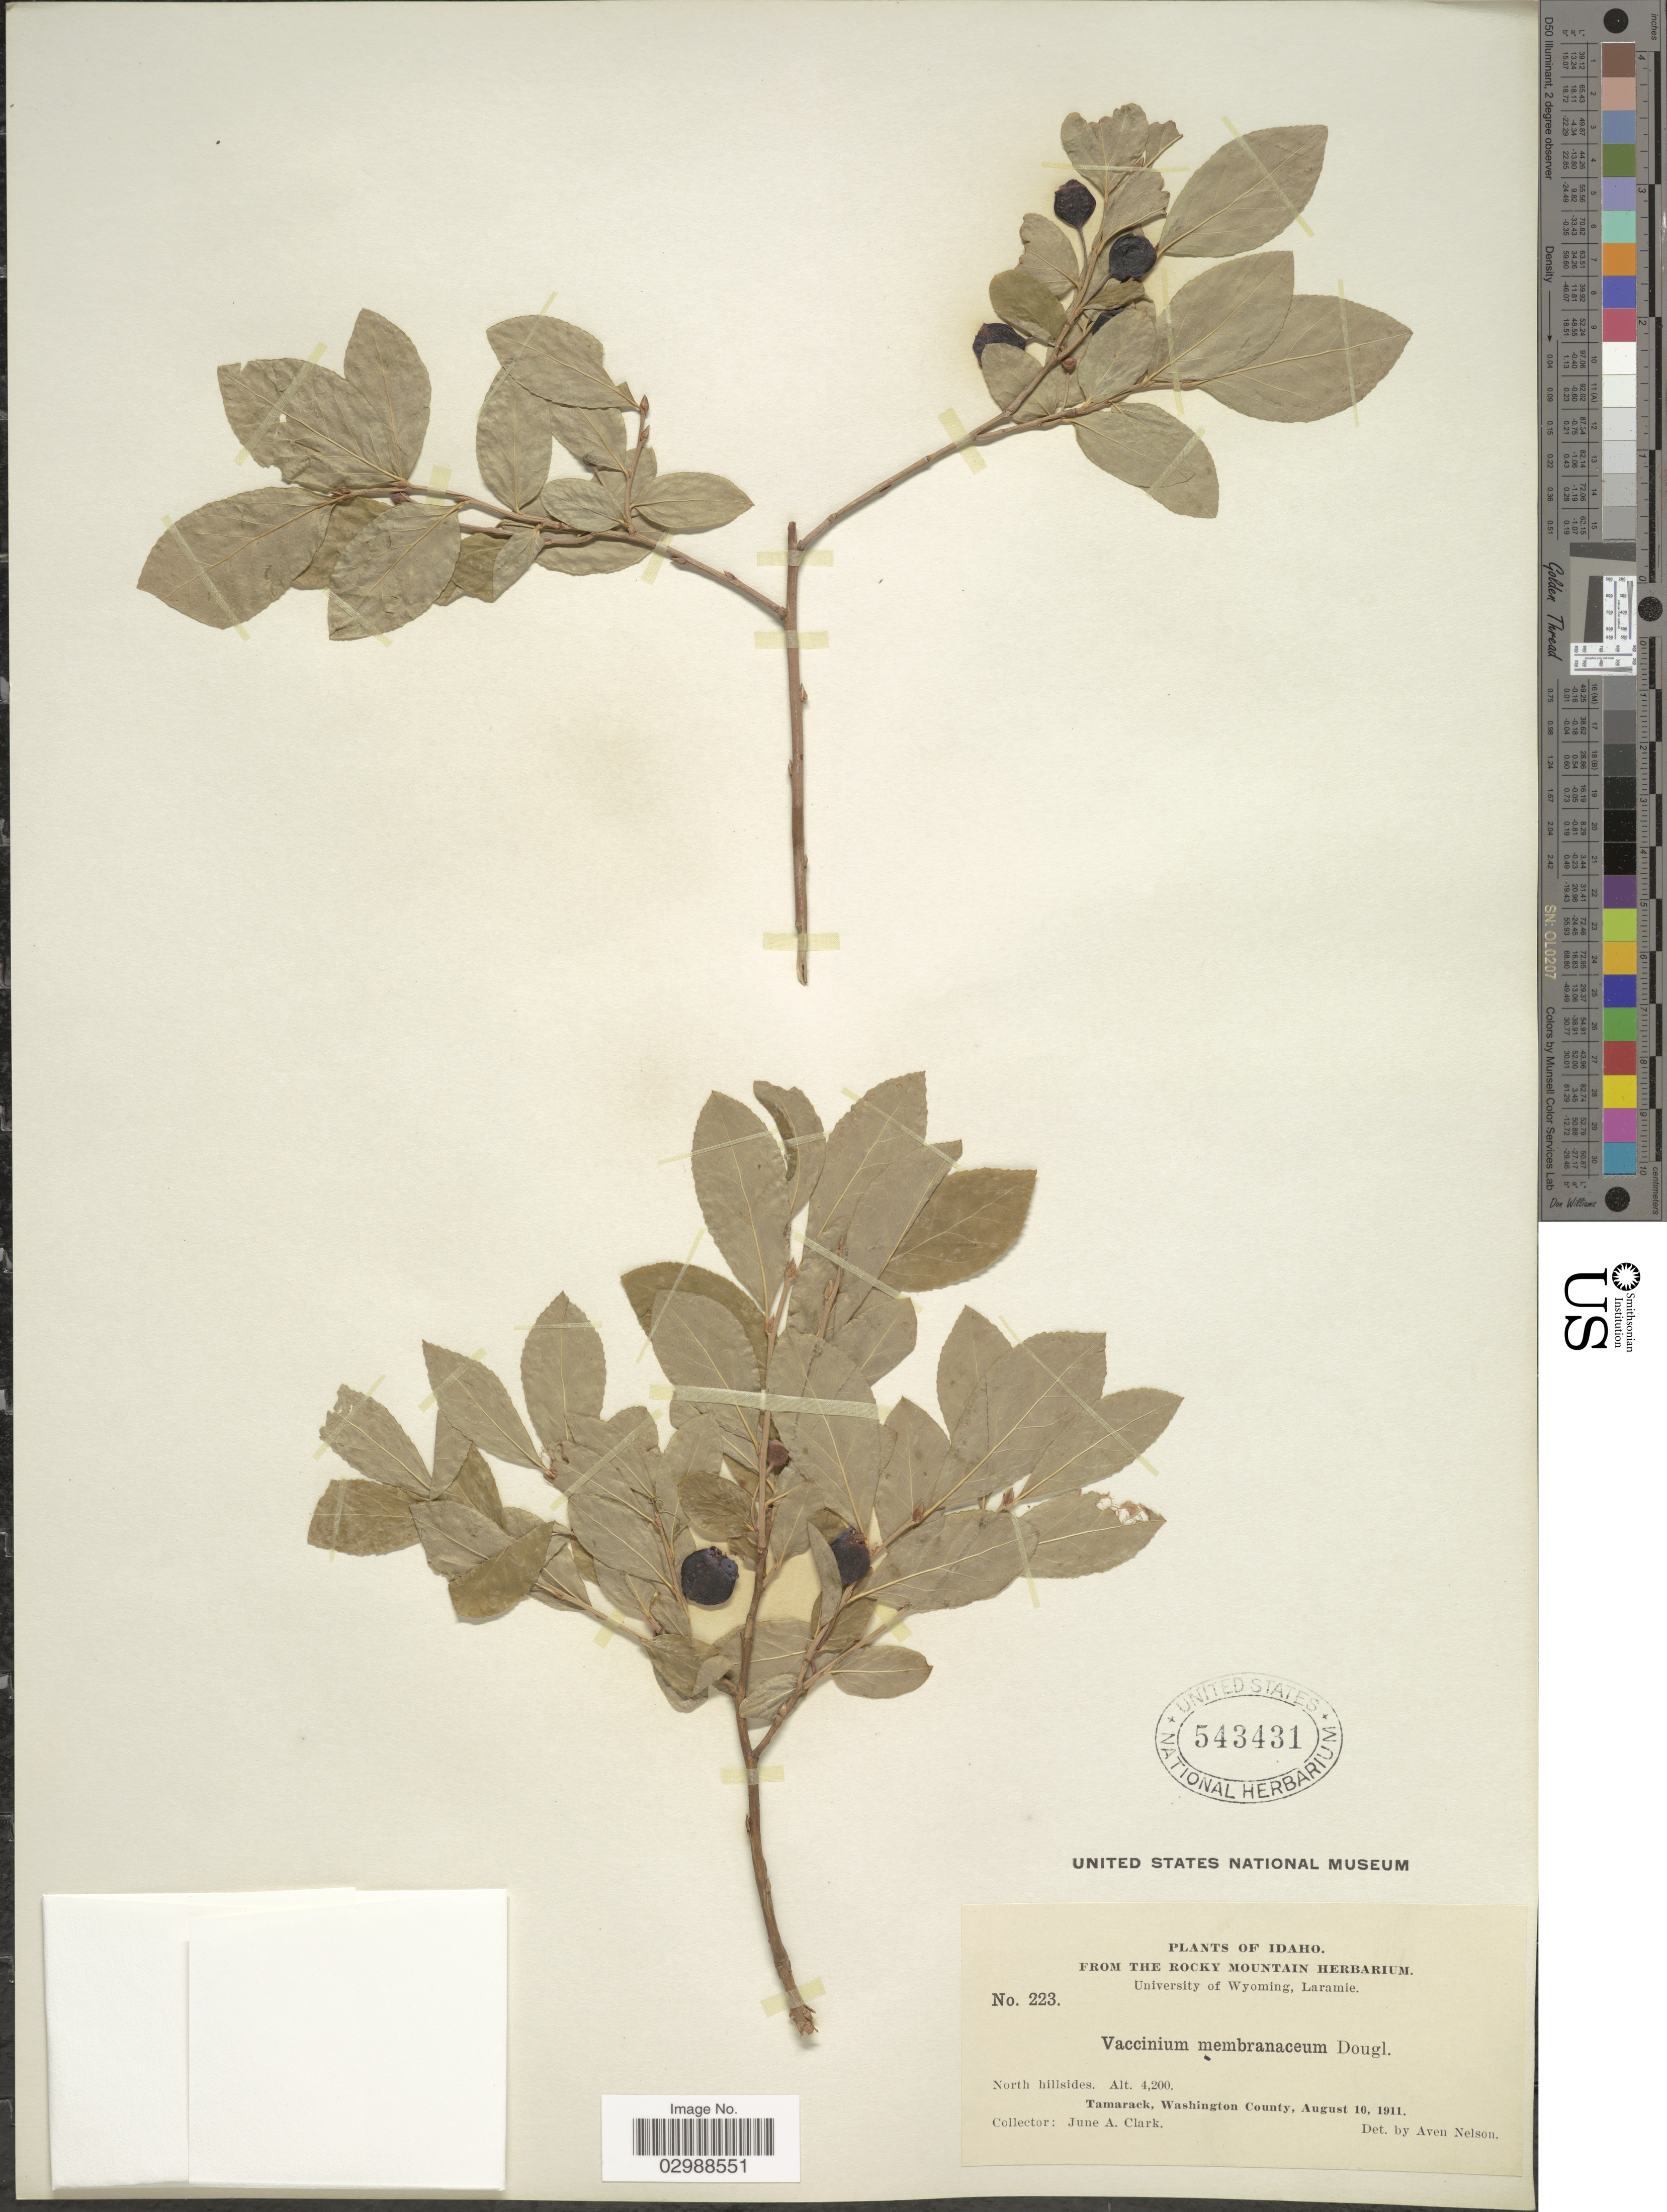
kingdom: Plantae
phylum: Tracheophyta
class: Magnoliopsida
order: Ericales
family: Ericaceae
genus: Vaccinium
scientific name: Vaccinium membranaceum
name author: Douglas ex Torr.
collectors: J. A. Clark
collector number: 223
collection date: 1911-08-10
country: United States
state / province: Idaho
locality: North hillsides, Tamarack, Washington County.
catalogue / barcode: US 543431